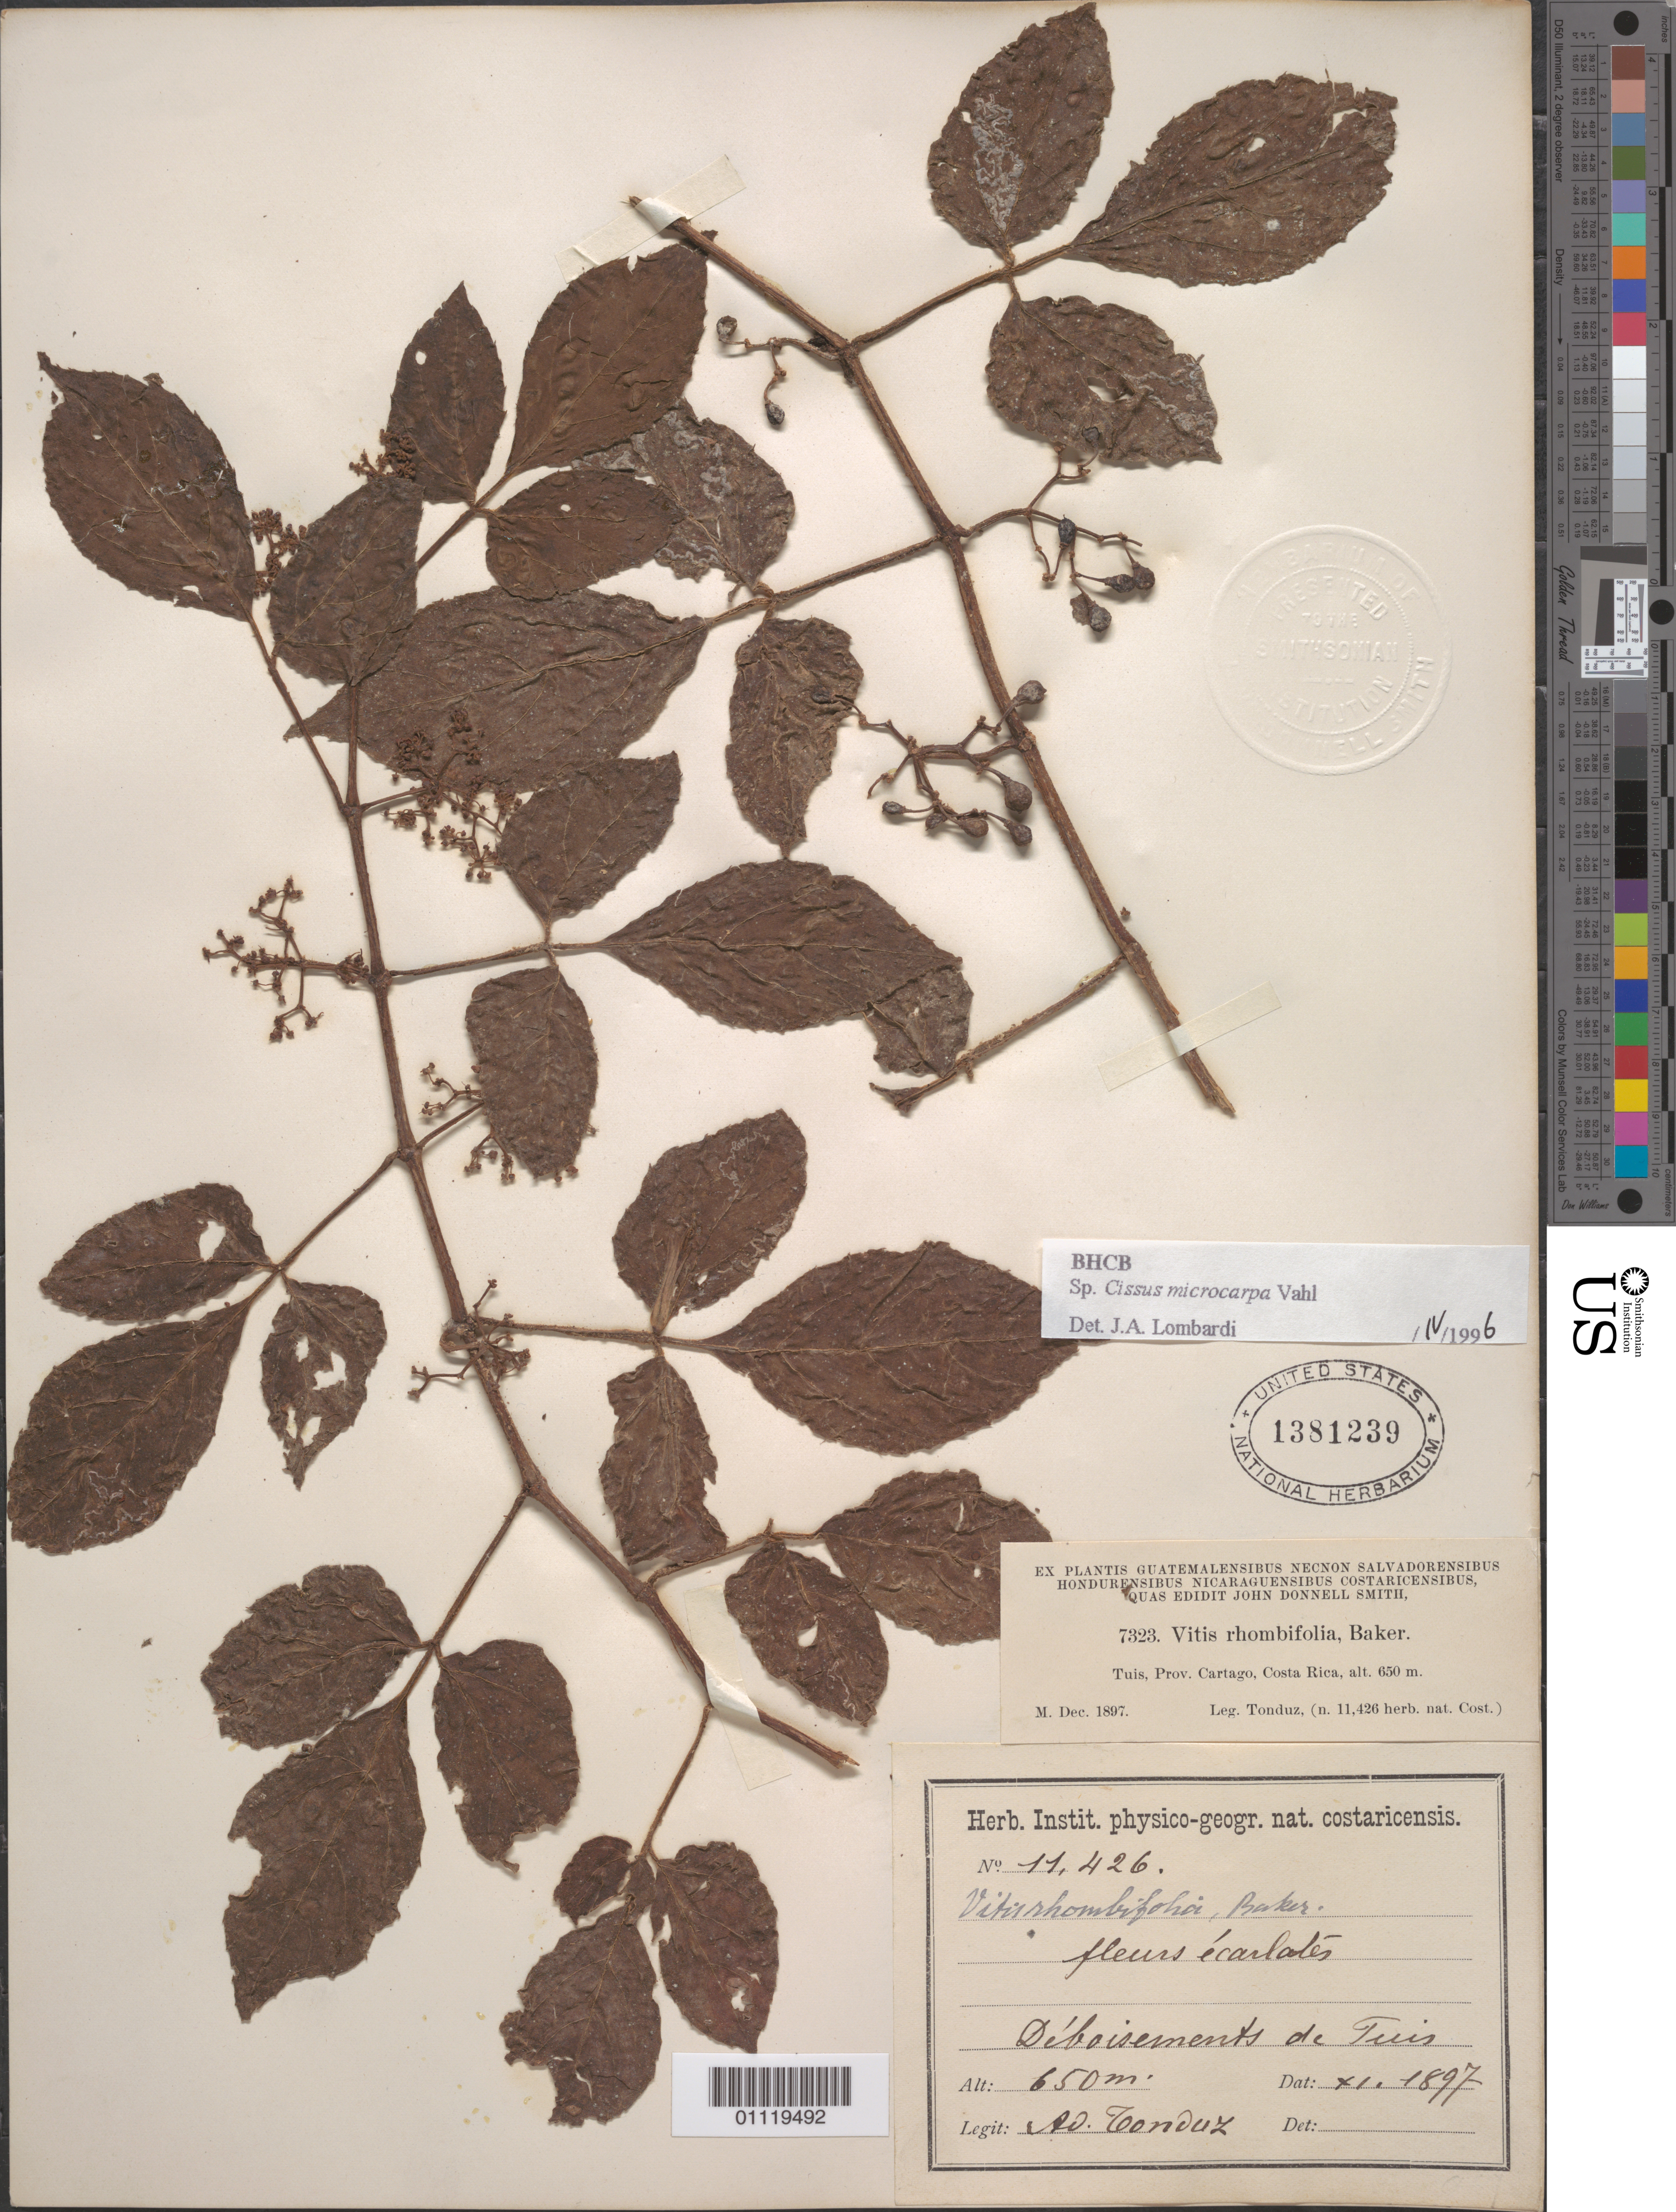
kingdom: Plantae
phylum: Tracheophyta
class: Magnoliopsida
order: Vitales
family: Vitaceae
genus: Cissus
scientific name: Cissus microcarpa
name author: Vahl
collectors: A. Tonduz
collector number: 11426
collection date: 1827-12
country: Costa Rica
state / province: Cartago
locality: Tuis.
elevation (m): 650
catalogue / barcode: US 1381239